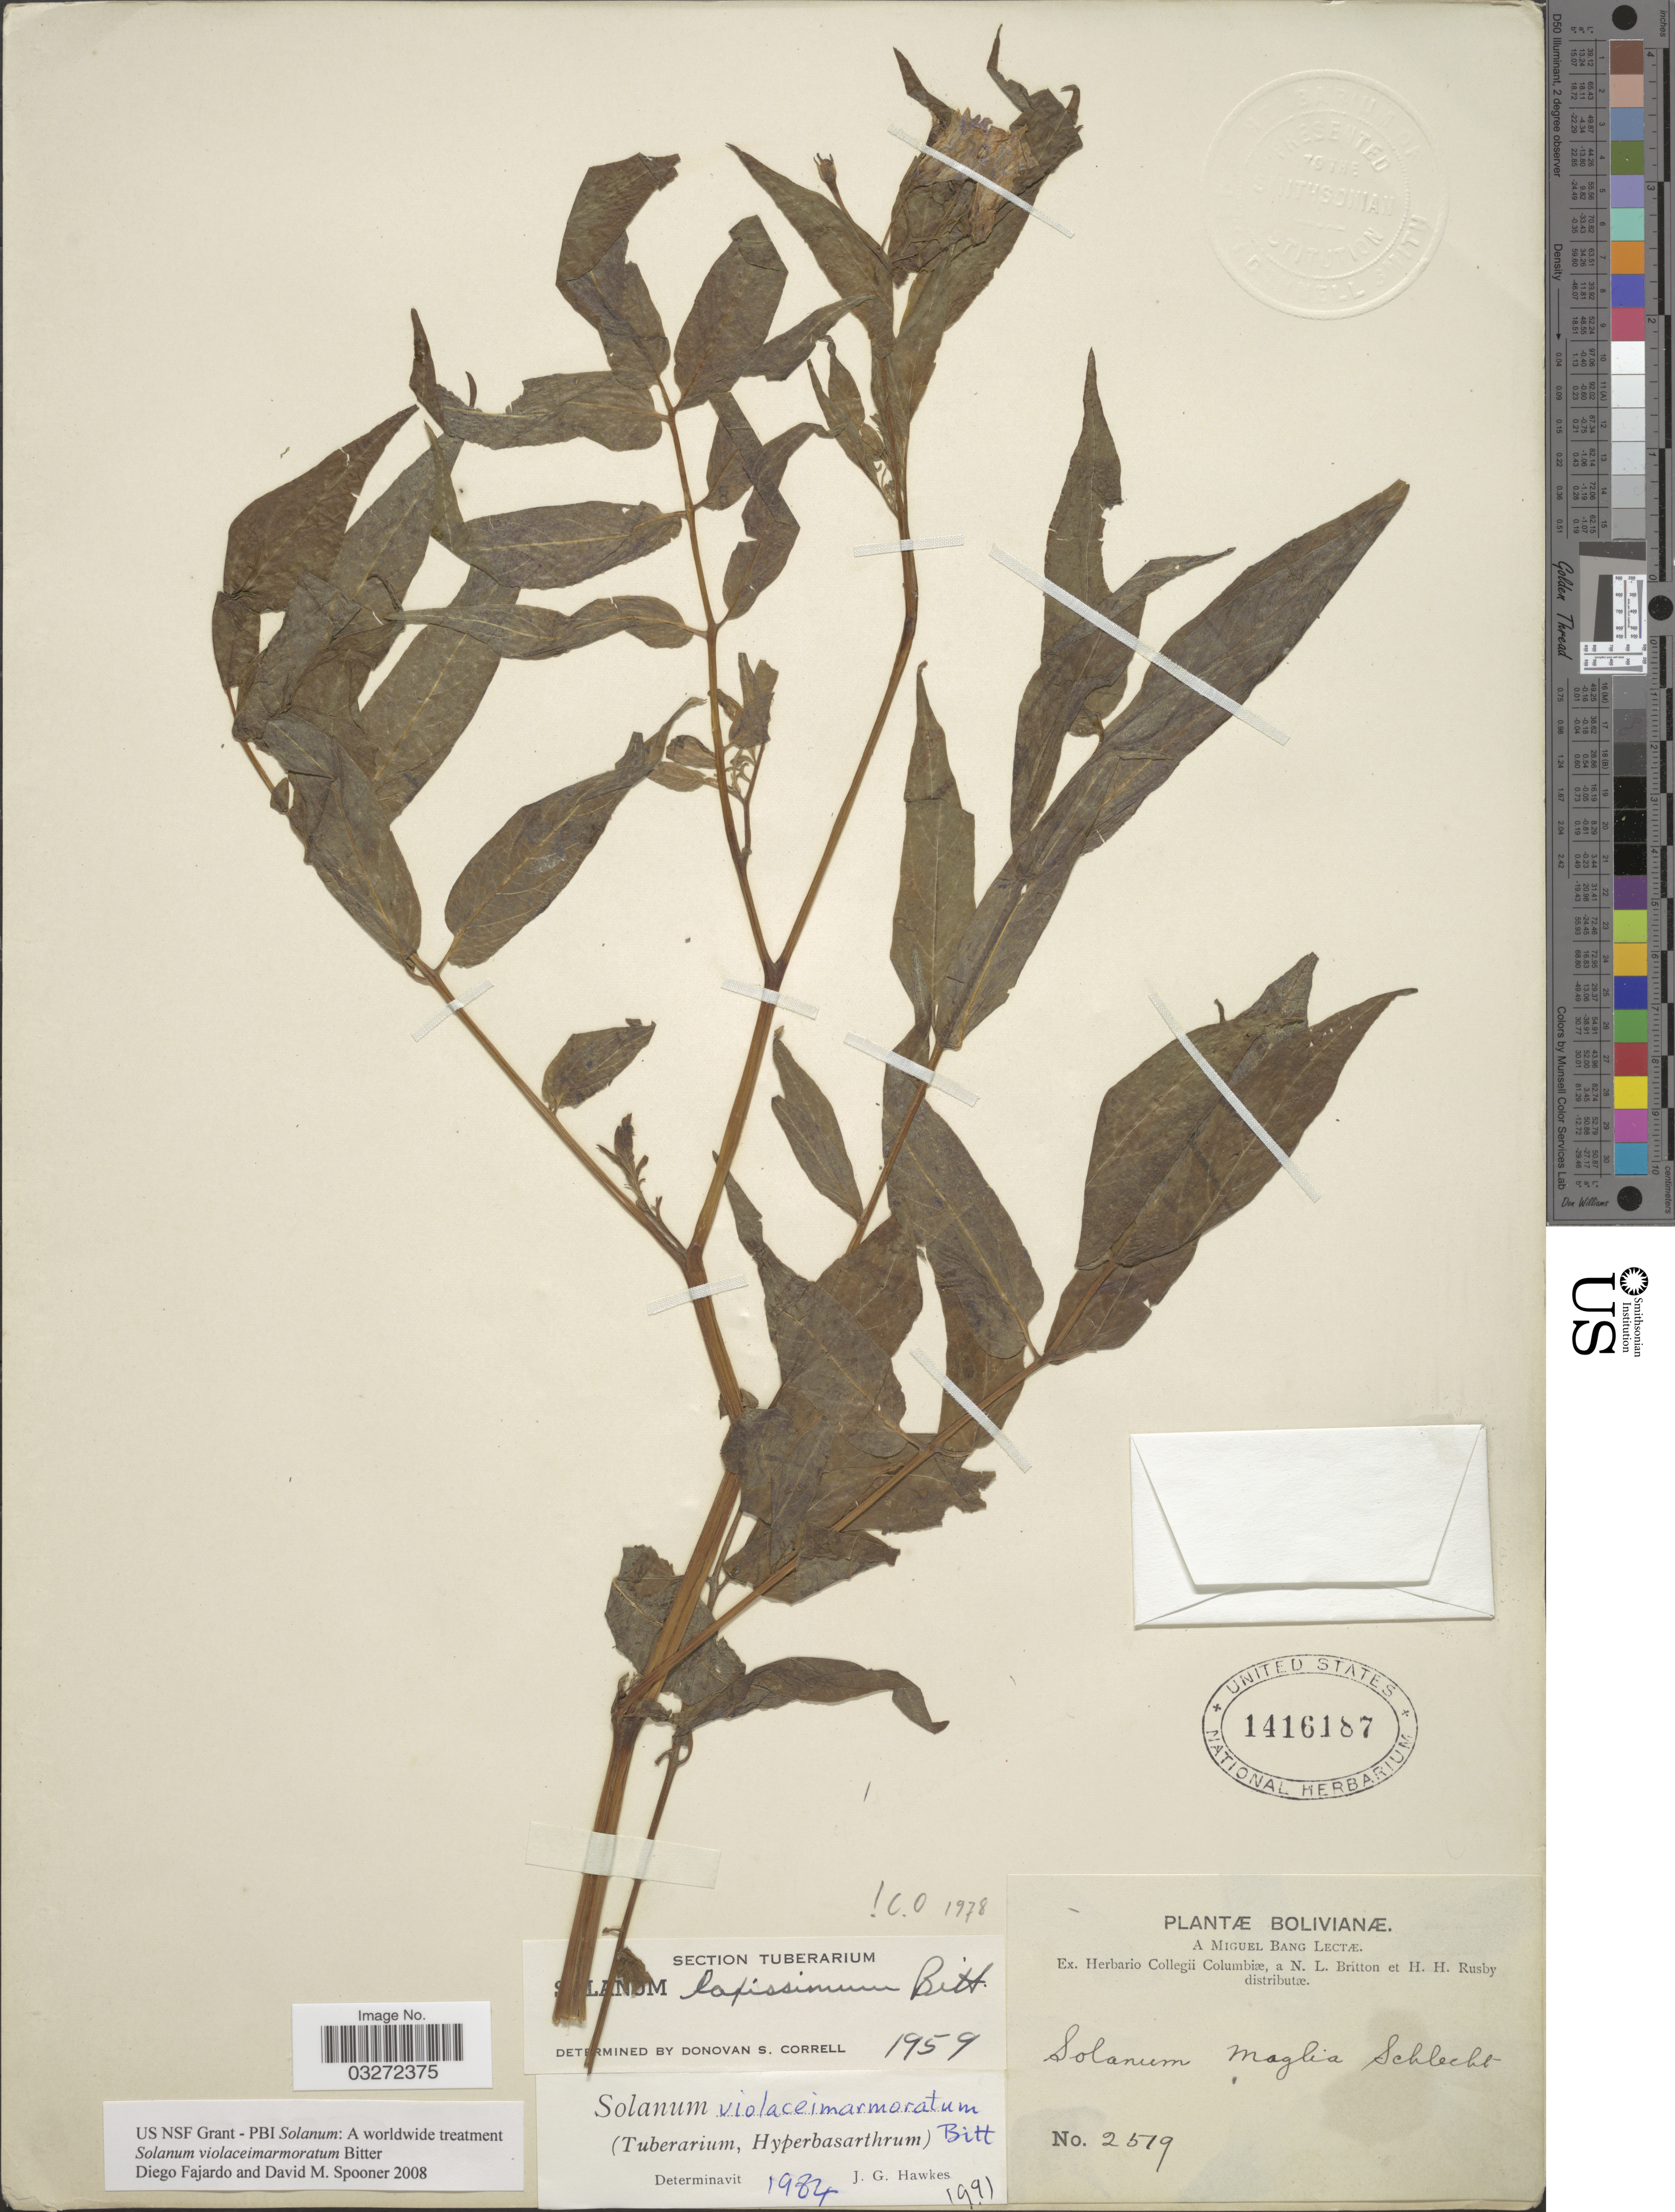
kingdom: Plantae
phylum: Tracheophyta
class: Magnoliopsida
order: Solanales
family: Solanaceae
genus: Solanum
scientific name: Solanum violaceimarmoratum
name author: Bitter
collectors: M. Bang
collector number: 2519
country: Bolivia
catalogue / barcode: US 1416187